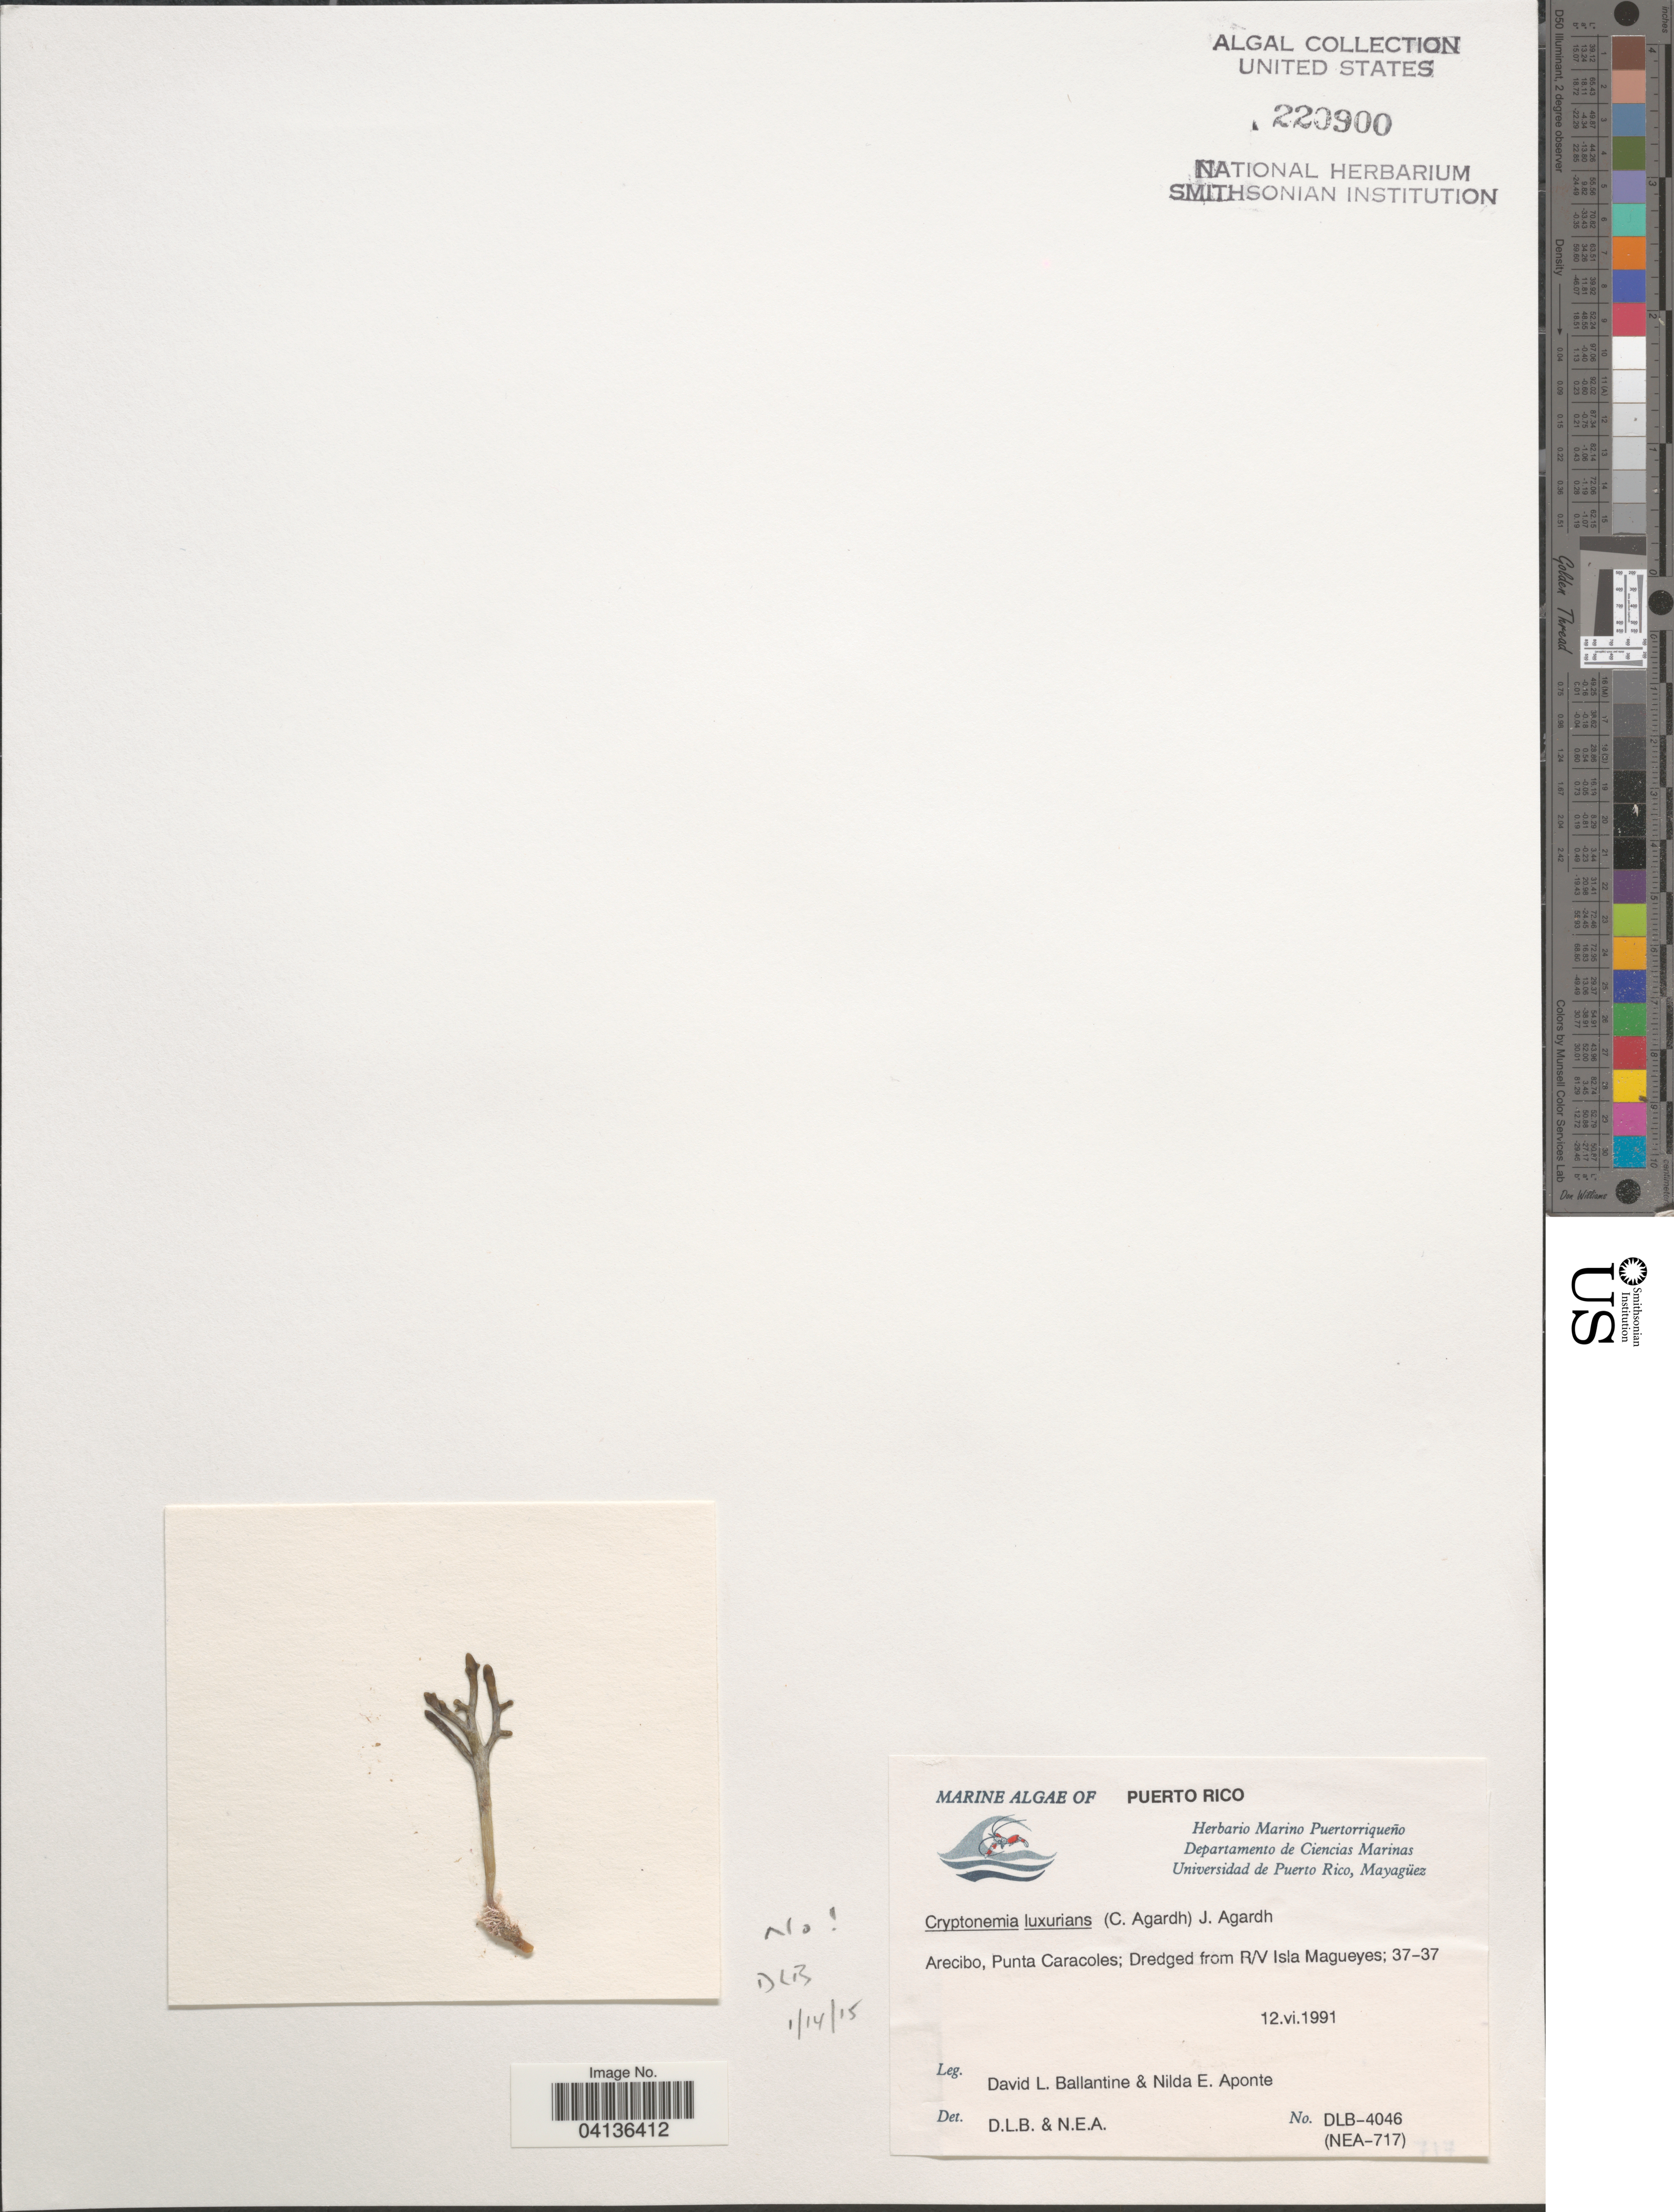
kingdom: Plantae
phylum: Rhodophyta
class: Florideophyceae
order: Halymeniales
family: Halymeniaceae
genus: Cryptonemia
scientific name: Cryptonemia seminervis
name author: (C. Agardh) J. Agardh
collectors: D.L. Ballantine & N. E. Aponte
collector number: DLB-4046 (NEA-717)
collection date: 1991-06-12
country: Puerto Rico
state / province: Arecibo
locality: Punta Caracoles; Dredged from R/V Isla Magueuyes.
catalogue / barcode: US 220900